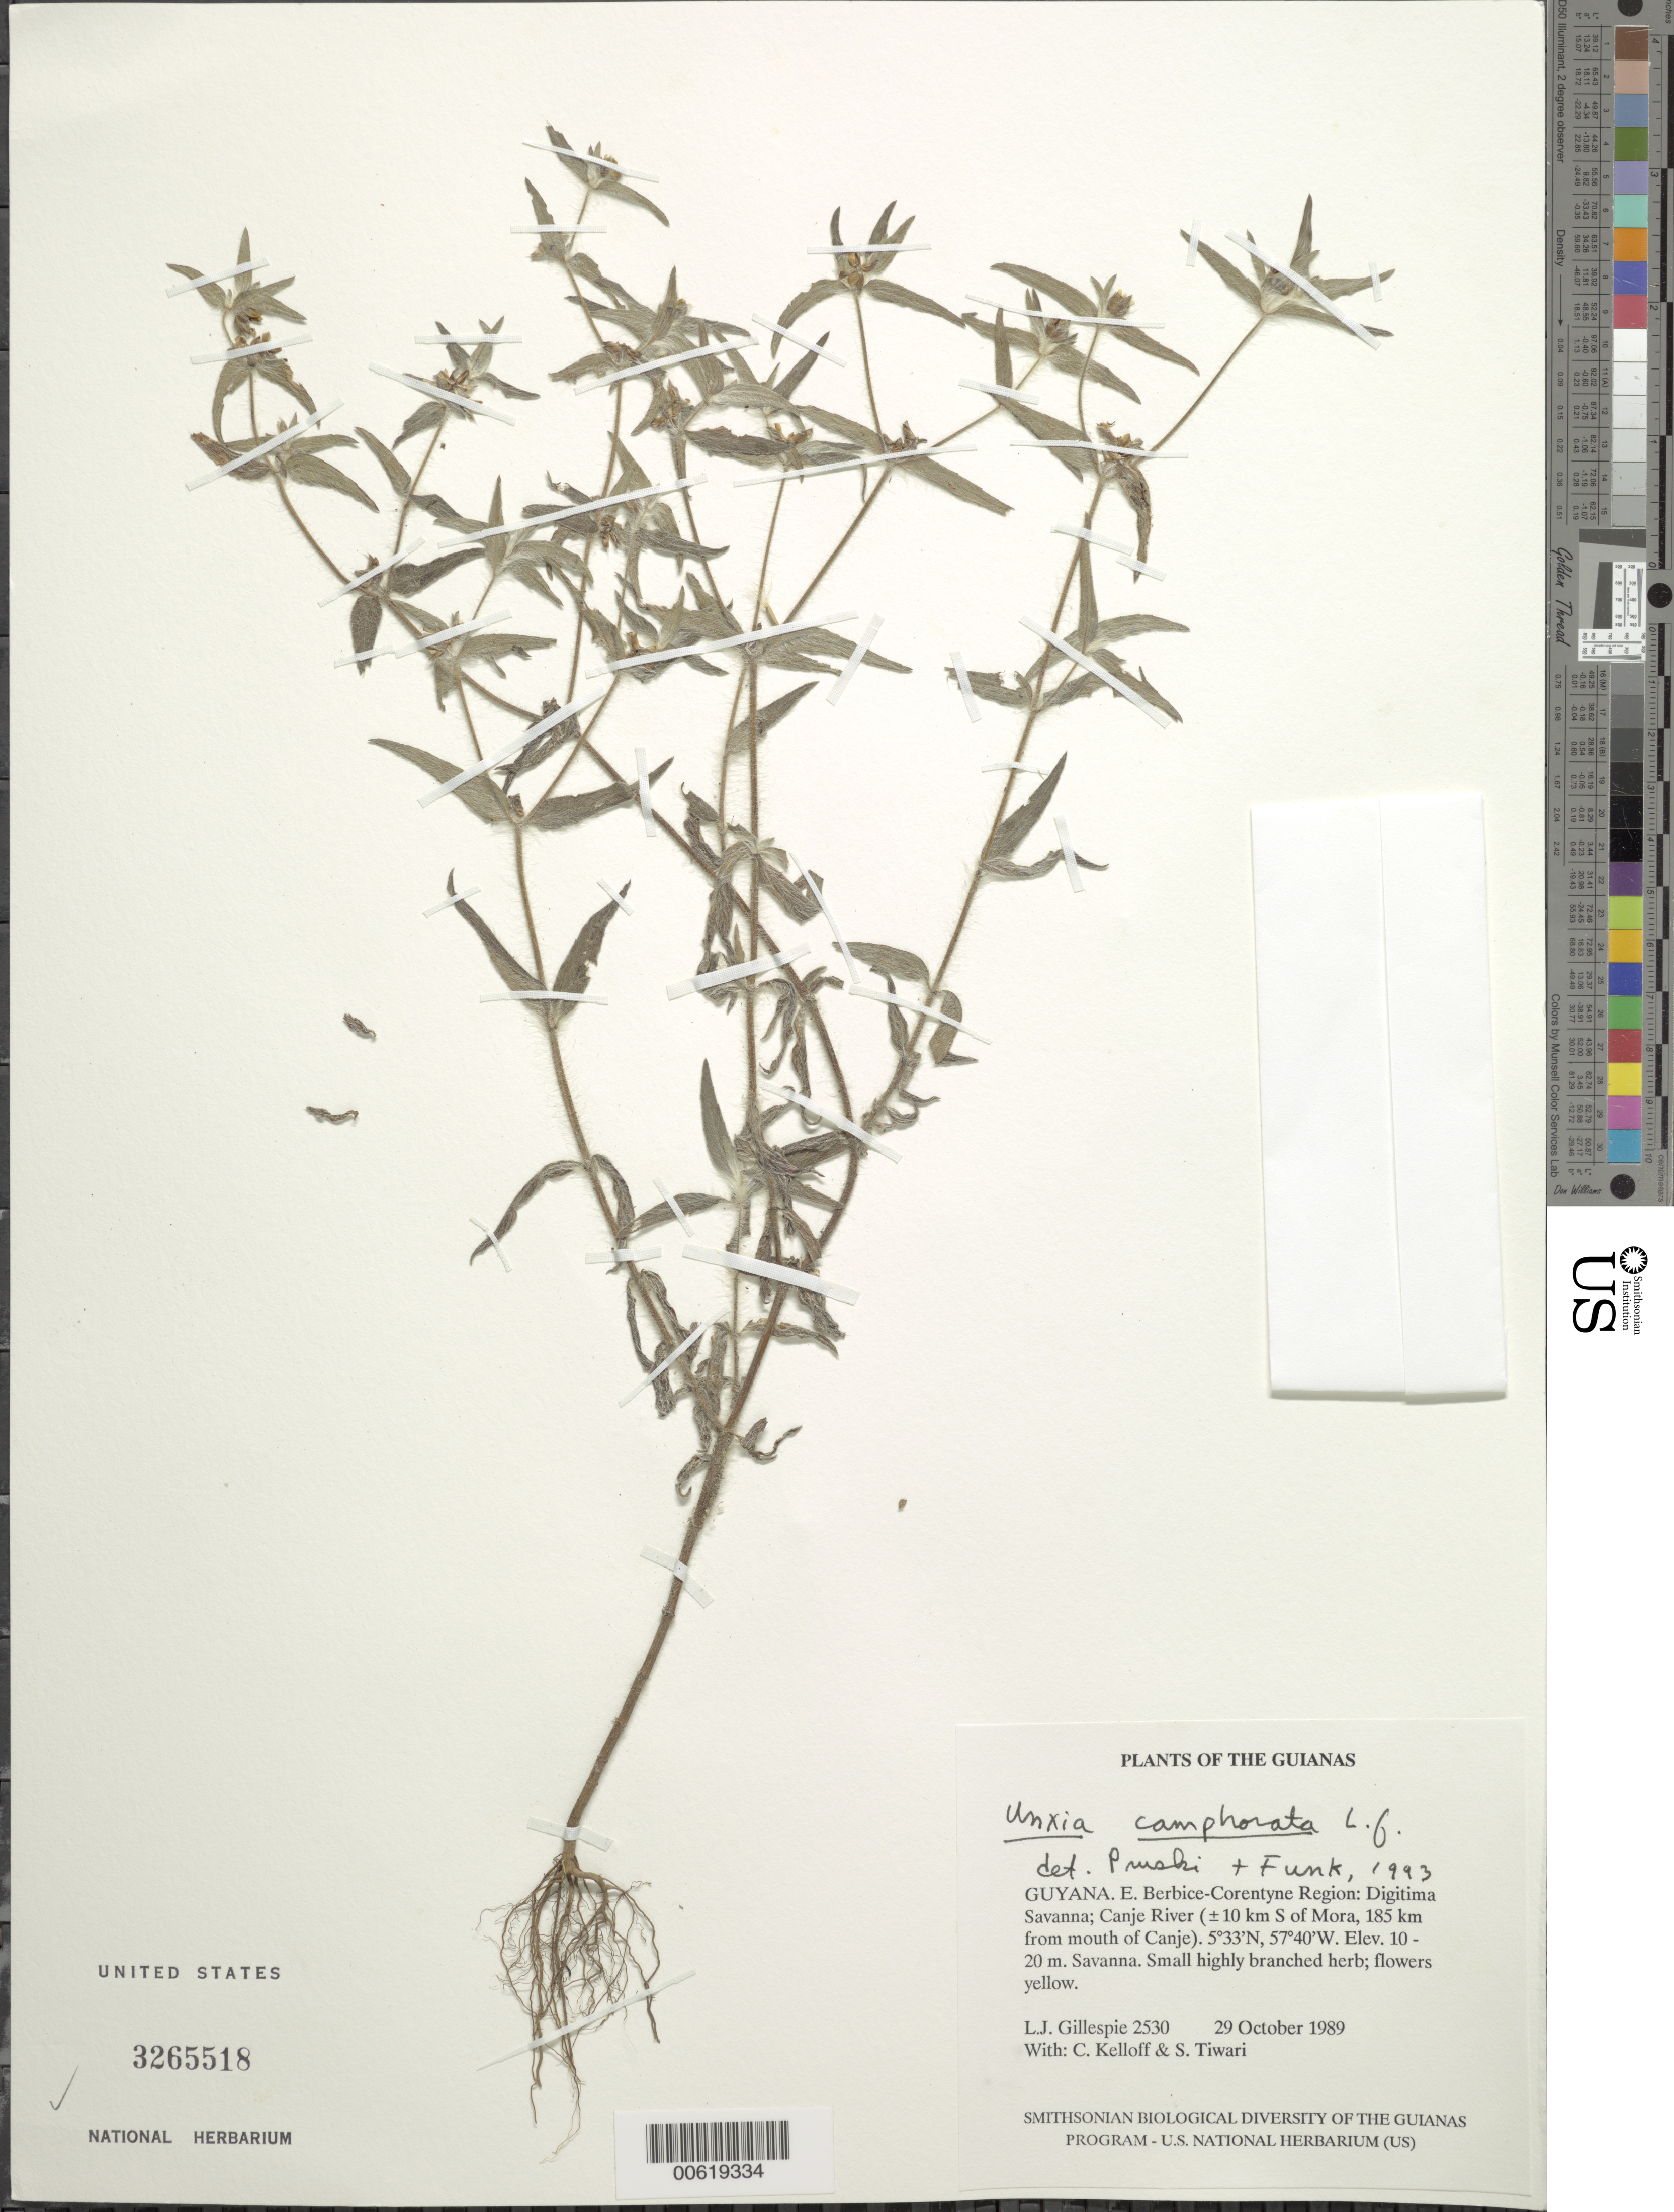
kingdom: Plantae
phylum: Tracheophyta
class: Magnoliopsida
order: Asterales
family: Asteraceae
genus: Unxia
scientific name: Unxia camphorata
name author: L. f.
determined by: Pruski, J. F.; Funk, V. A.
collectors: L. J. Gillespie, C. L. Kelloff & S. Tiwari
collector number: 2530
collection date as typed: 30 October 1989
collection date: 1989-10-30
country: Guyana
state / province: E. Berbice-Corentyne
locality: Digitima Savanna, Canje River, ±185 km from mouth of Canje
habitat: Savanna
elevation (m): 10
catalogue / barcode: US 3265518